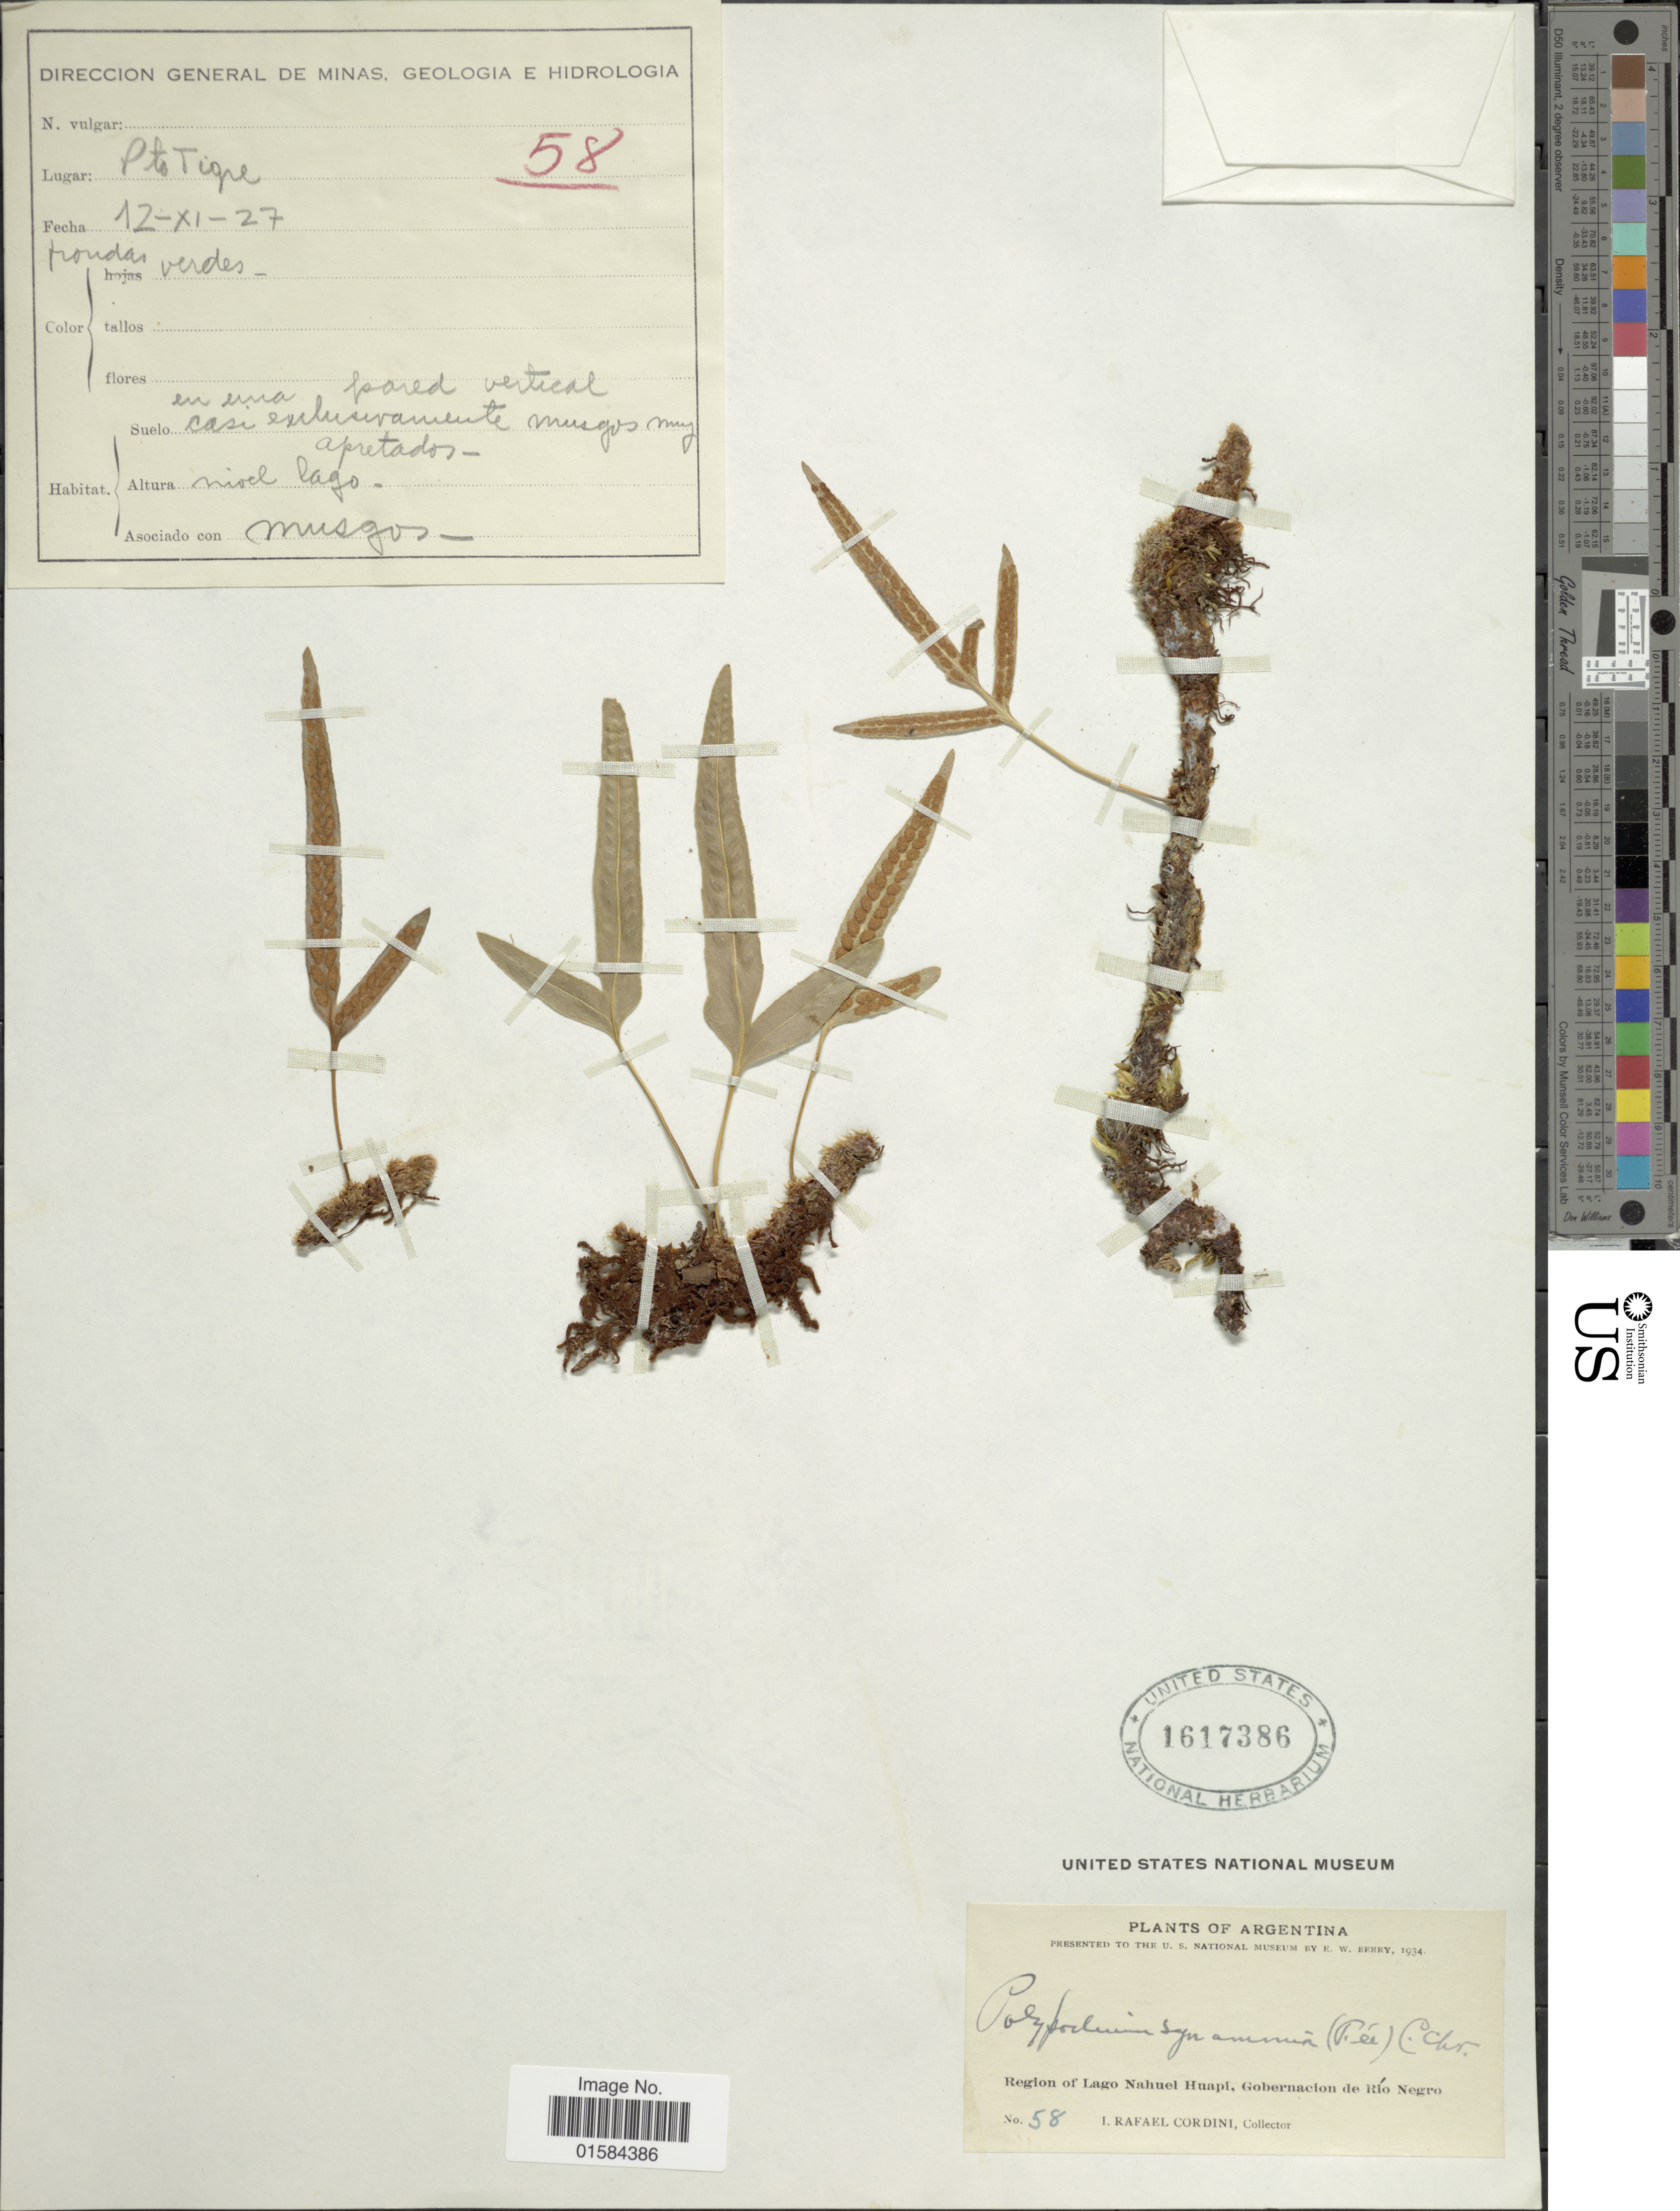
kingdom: Plantae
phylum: Tracheophyta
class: Polypodiopsida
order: Polypodiales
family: Polypodiaceae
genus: Synammia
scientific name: Synammia feuillei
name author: (Bertero) Copel.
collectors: I. Cordini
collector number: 58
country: Argentina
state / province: Rio Negro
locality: Region of Lago Nahuel Huapi, Gobernacion de Rio Negro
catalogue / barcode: US 1617386